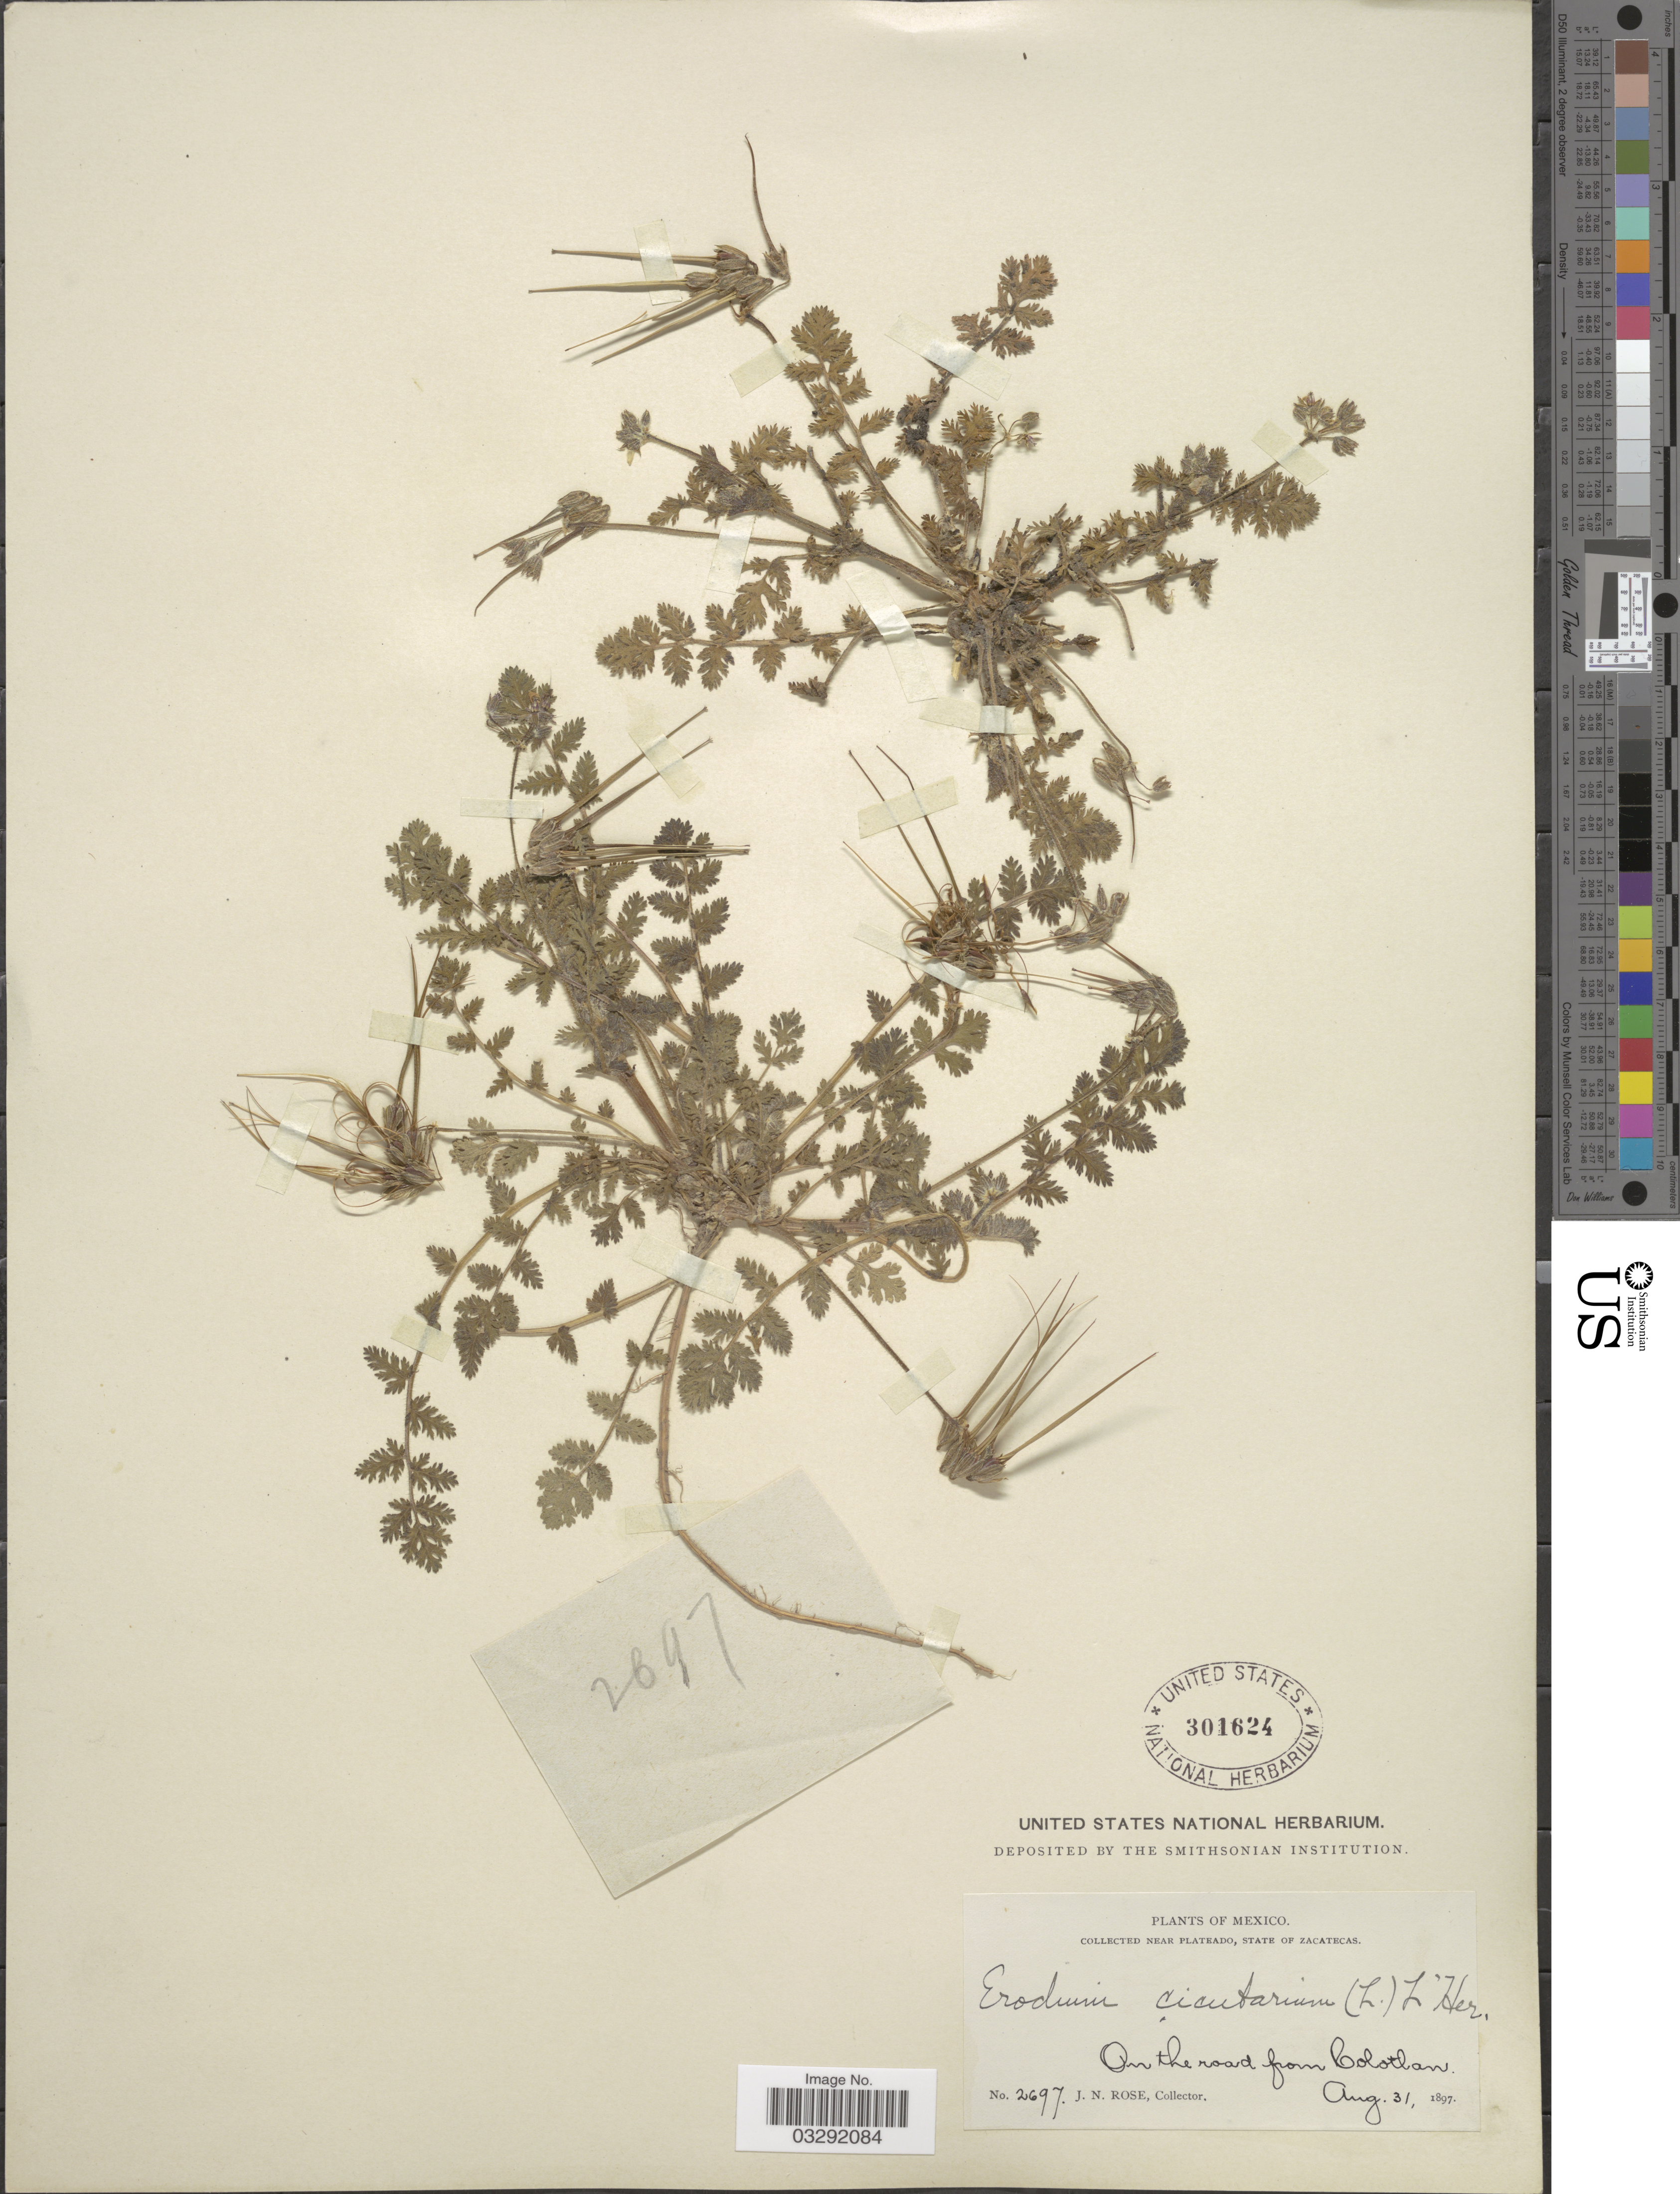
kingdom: Plantae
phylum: Tracheophyta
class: Magnoliopsida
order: Geraniales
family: Geraniaceae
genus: Erodium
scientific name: Erodium cicutarium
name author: (L.) L'Hér.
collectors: J. N. Rose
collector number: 2697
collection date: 1897-08-31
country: Mexico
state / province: Zacatecas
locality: Near Plateado, State of Zacatecas. On the road from Colotlan.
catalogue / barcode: US 301624